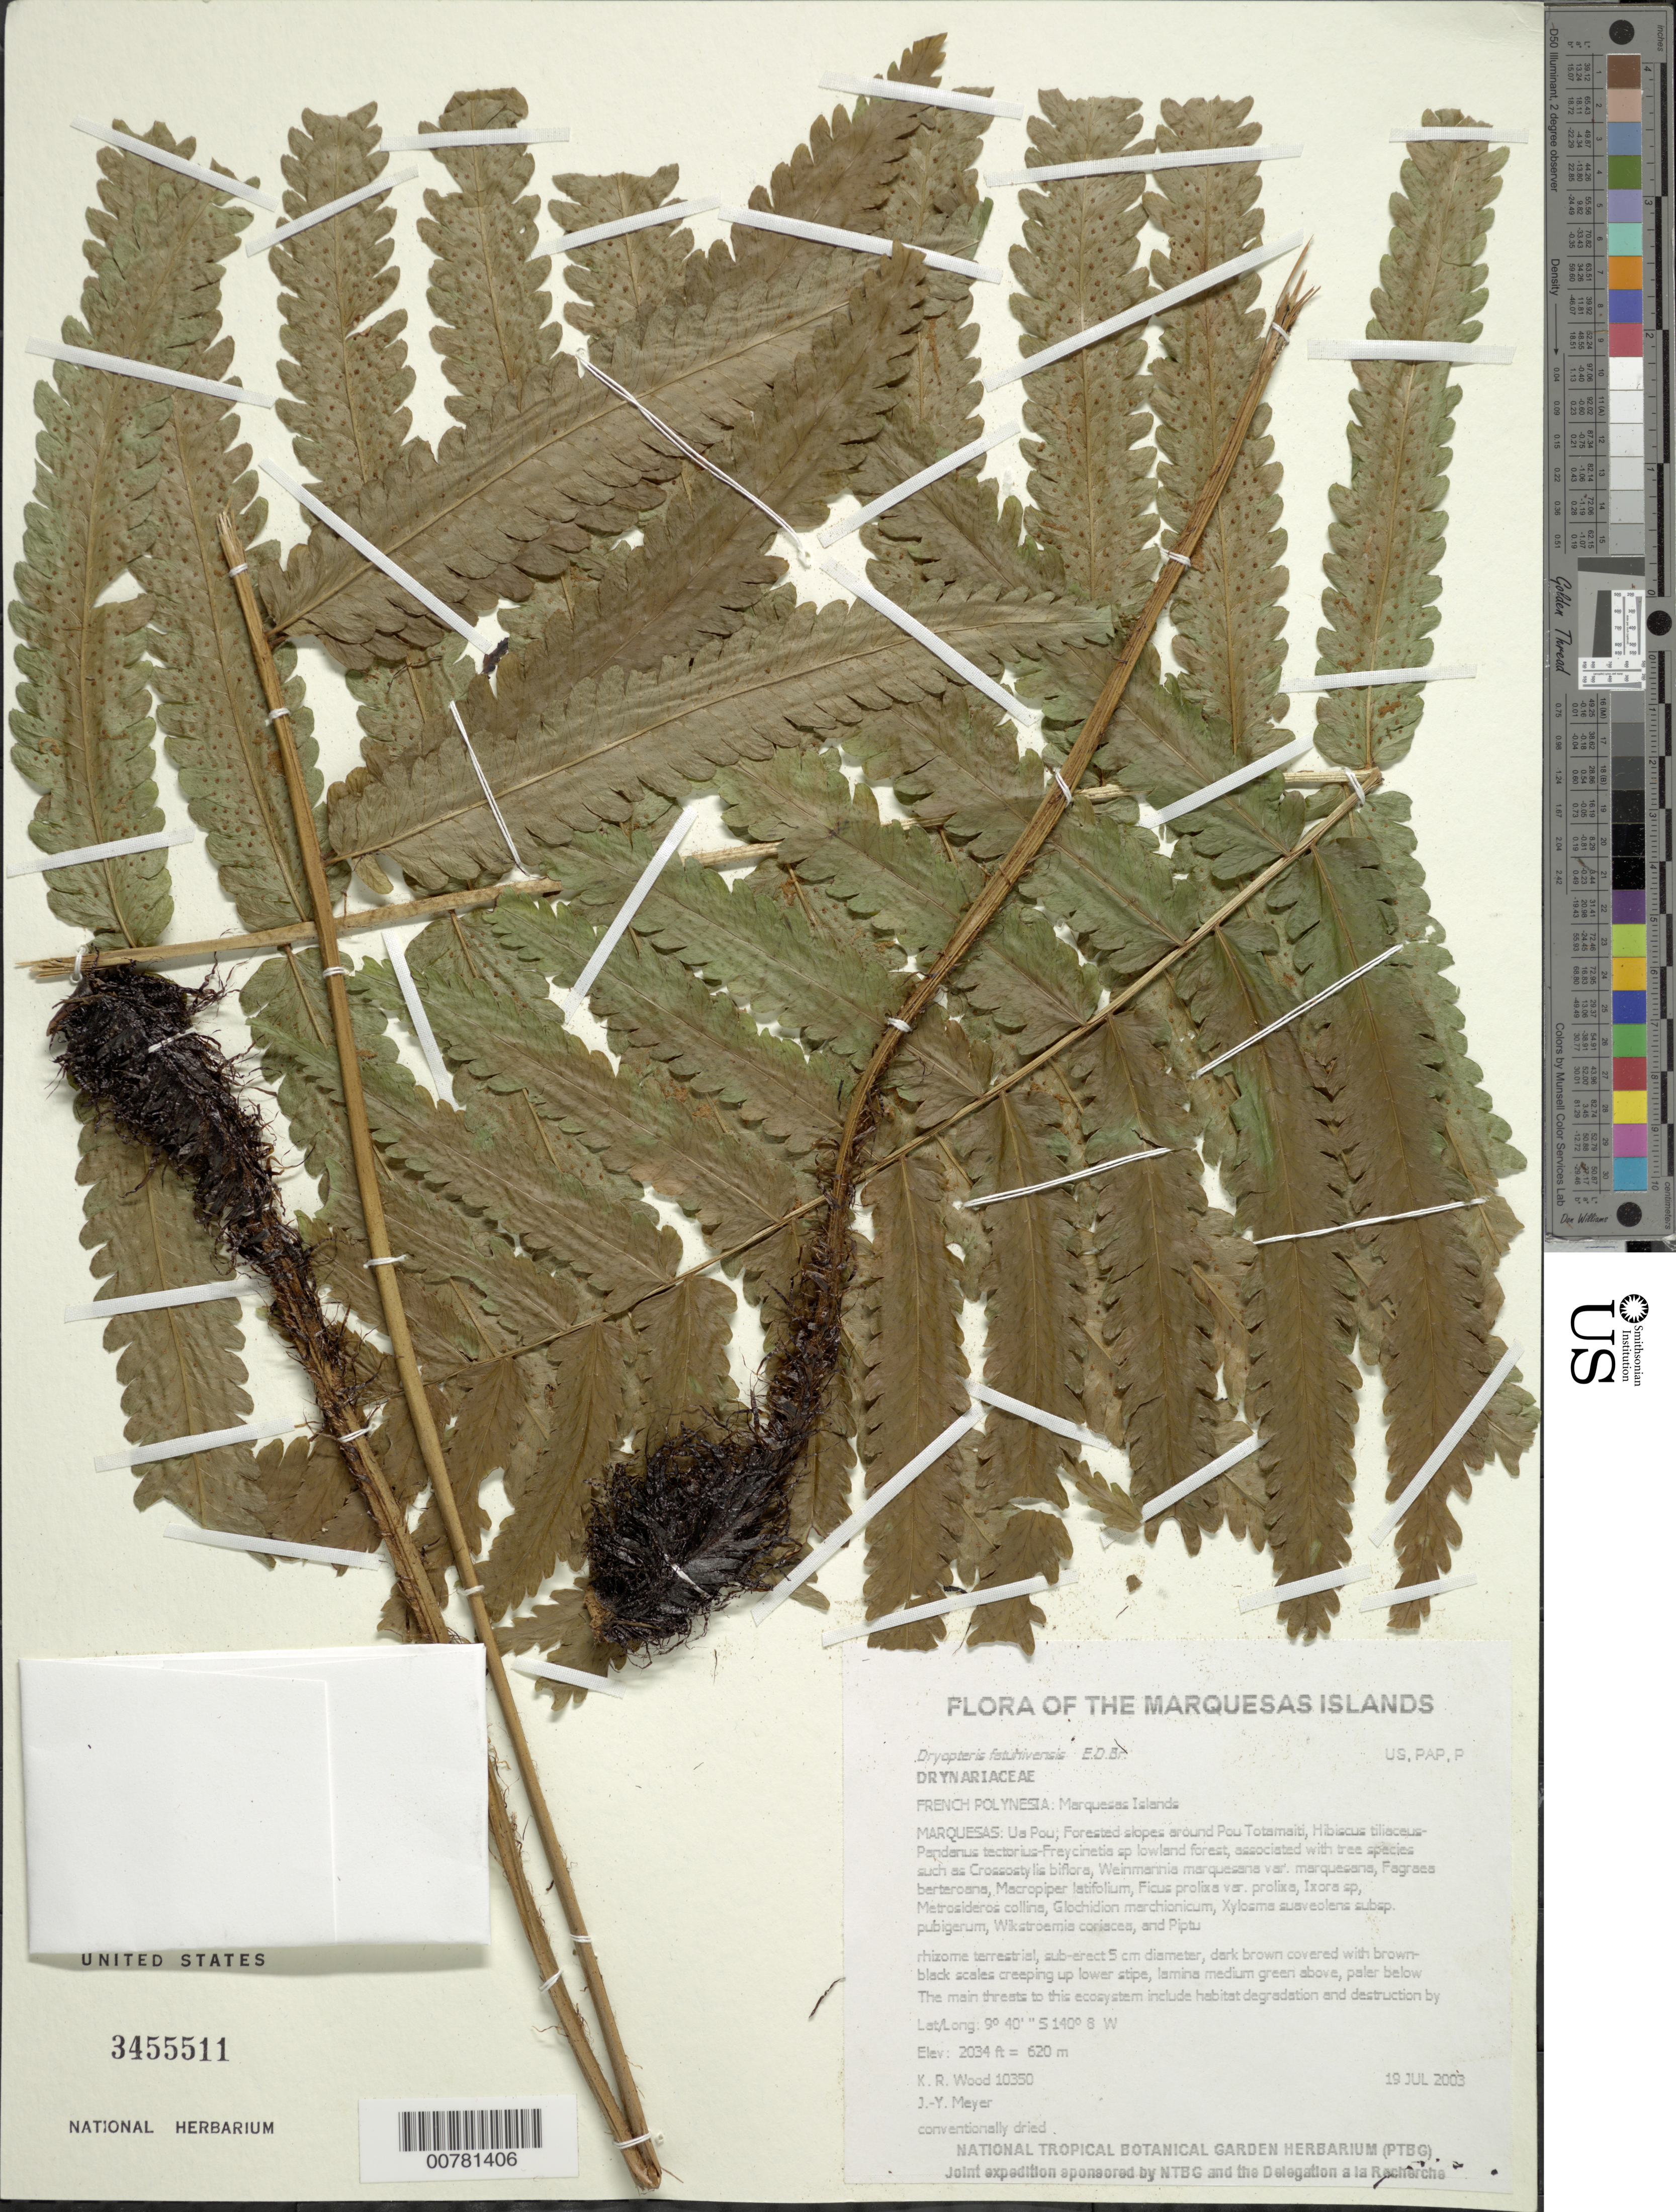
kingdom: Plantae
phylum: Tracheophyta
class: Polypodiopsida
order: Polypodiales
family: Dryopteridaceae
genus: Dryopteris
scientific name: Dryopteris fatuhivensis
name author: E.D. Br.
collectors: K. R. Wood & J.-Y. Meyer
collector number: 10350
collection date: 2003-07-19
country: French Polynesia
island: Ua Pou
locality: Forested slopes around Pou Totamaiti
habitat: Hibiscus tiliaceus - Pandanus tectorius - Freycinetia sp lowland forest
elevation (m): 620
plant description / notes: Habitat degradation and destruction by feral pigs, catastrophic extinction through environmental events, predation by rats that eat seeds, competition with non-native plant taxa such as Ageratum conyzoides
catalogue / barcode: US 3455511